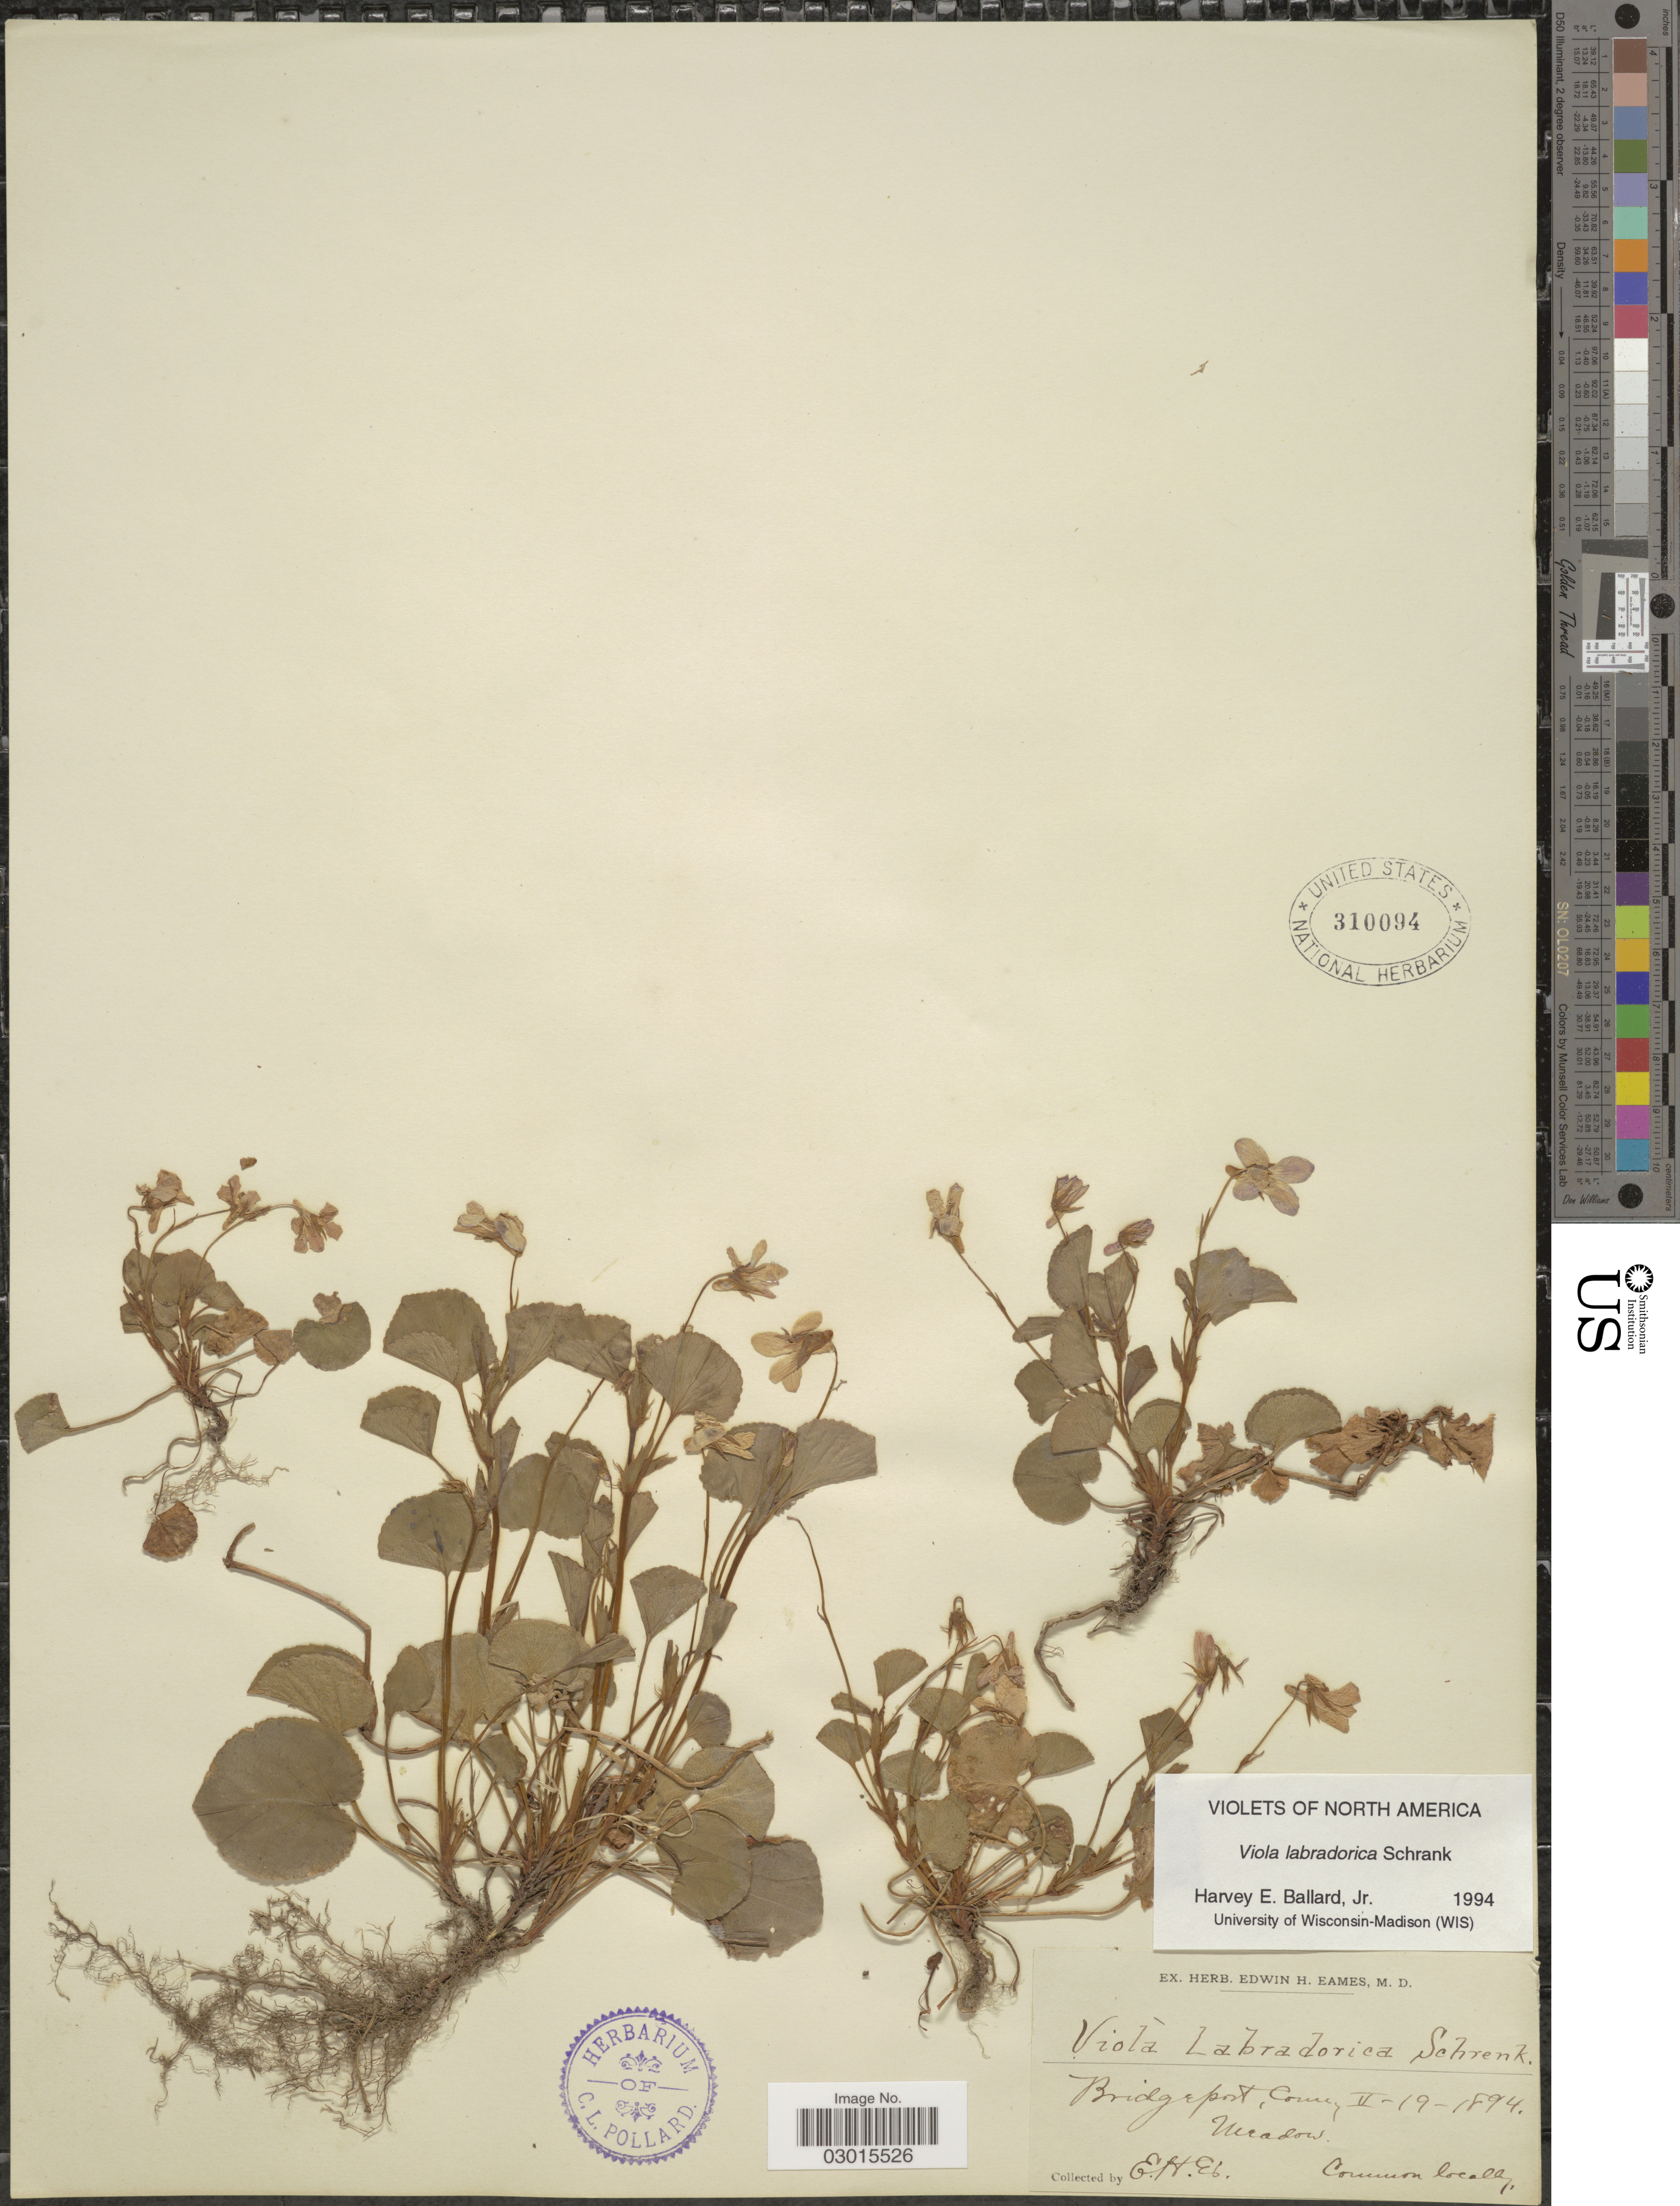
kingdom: Plantae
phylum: Tracheophyta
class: Magnoliopsida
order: Malpighiales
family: Violaceae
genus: Viola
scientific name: Viola labradorica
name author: Schrank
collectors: E. H. Eames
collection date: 1894-05-19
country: United States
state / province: Connecticut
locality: Bridgeport, Conn.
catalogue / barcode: US 310094